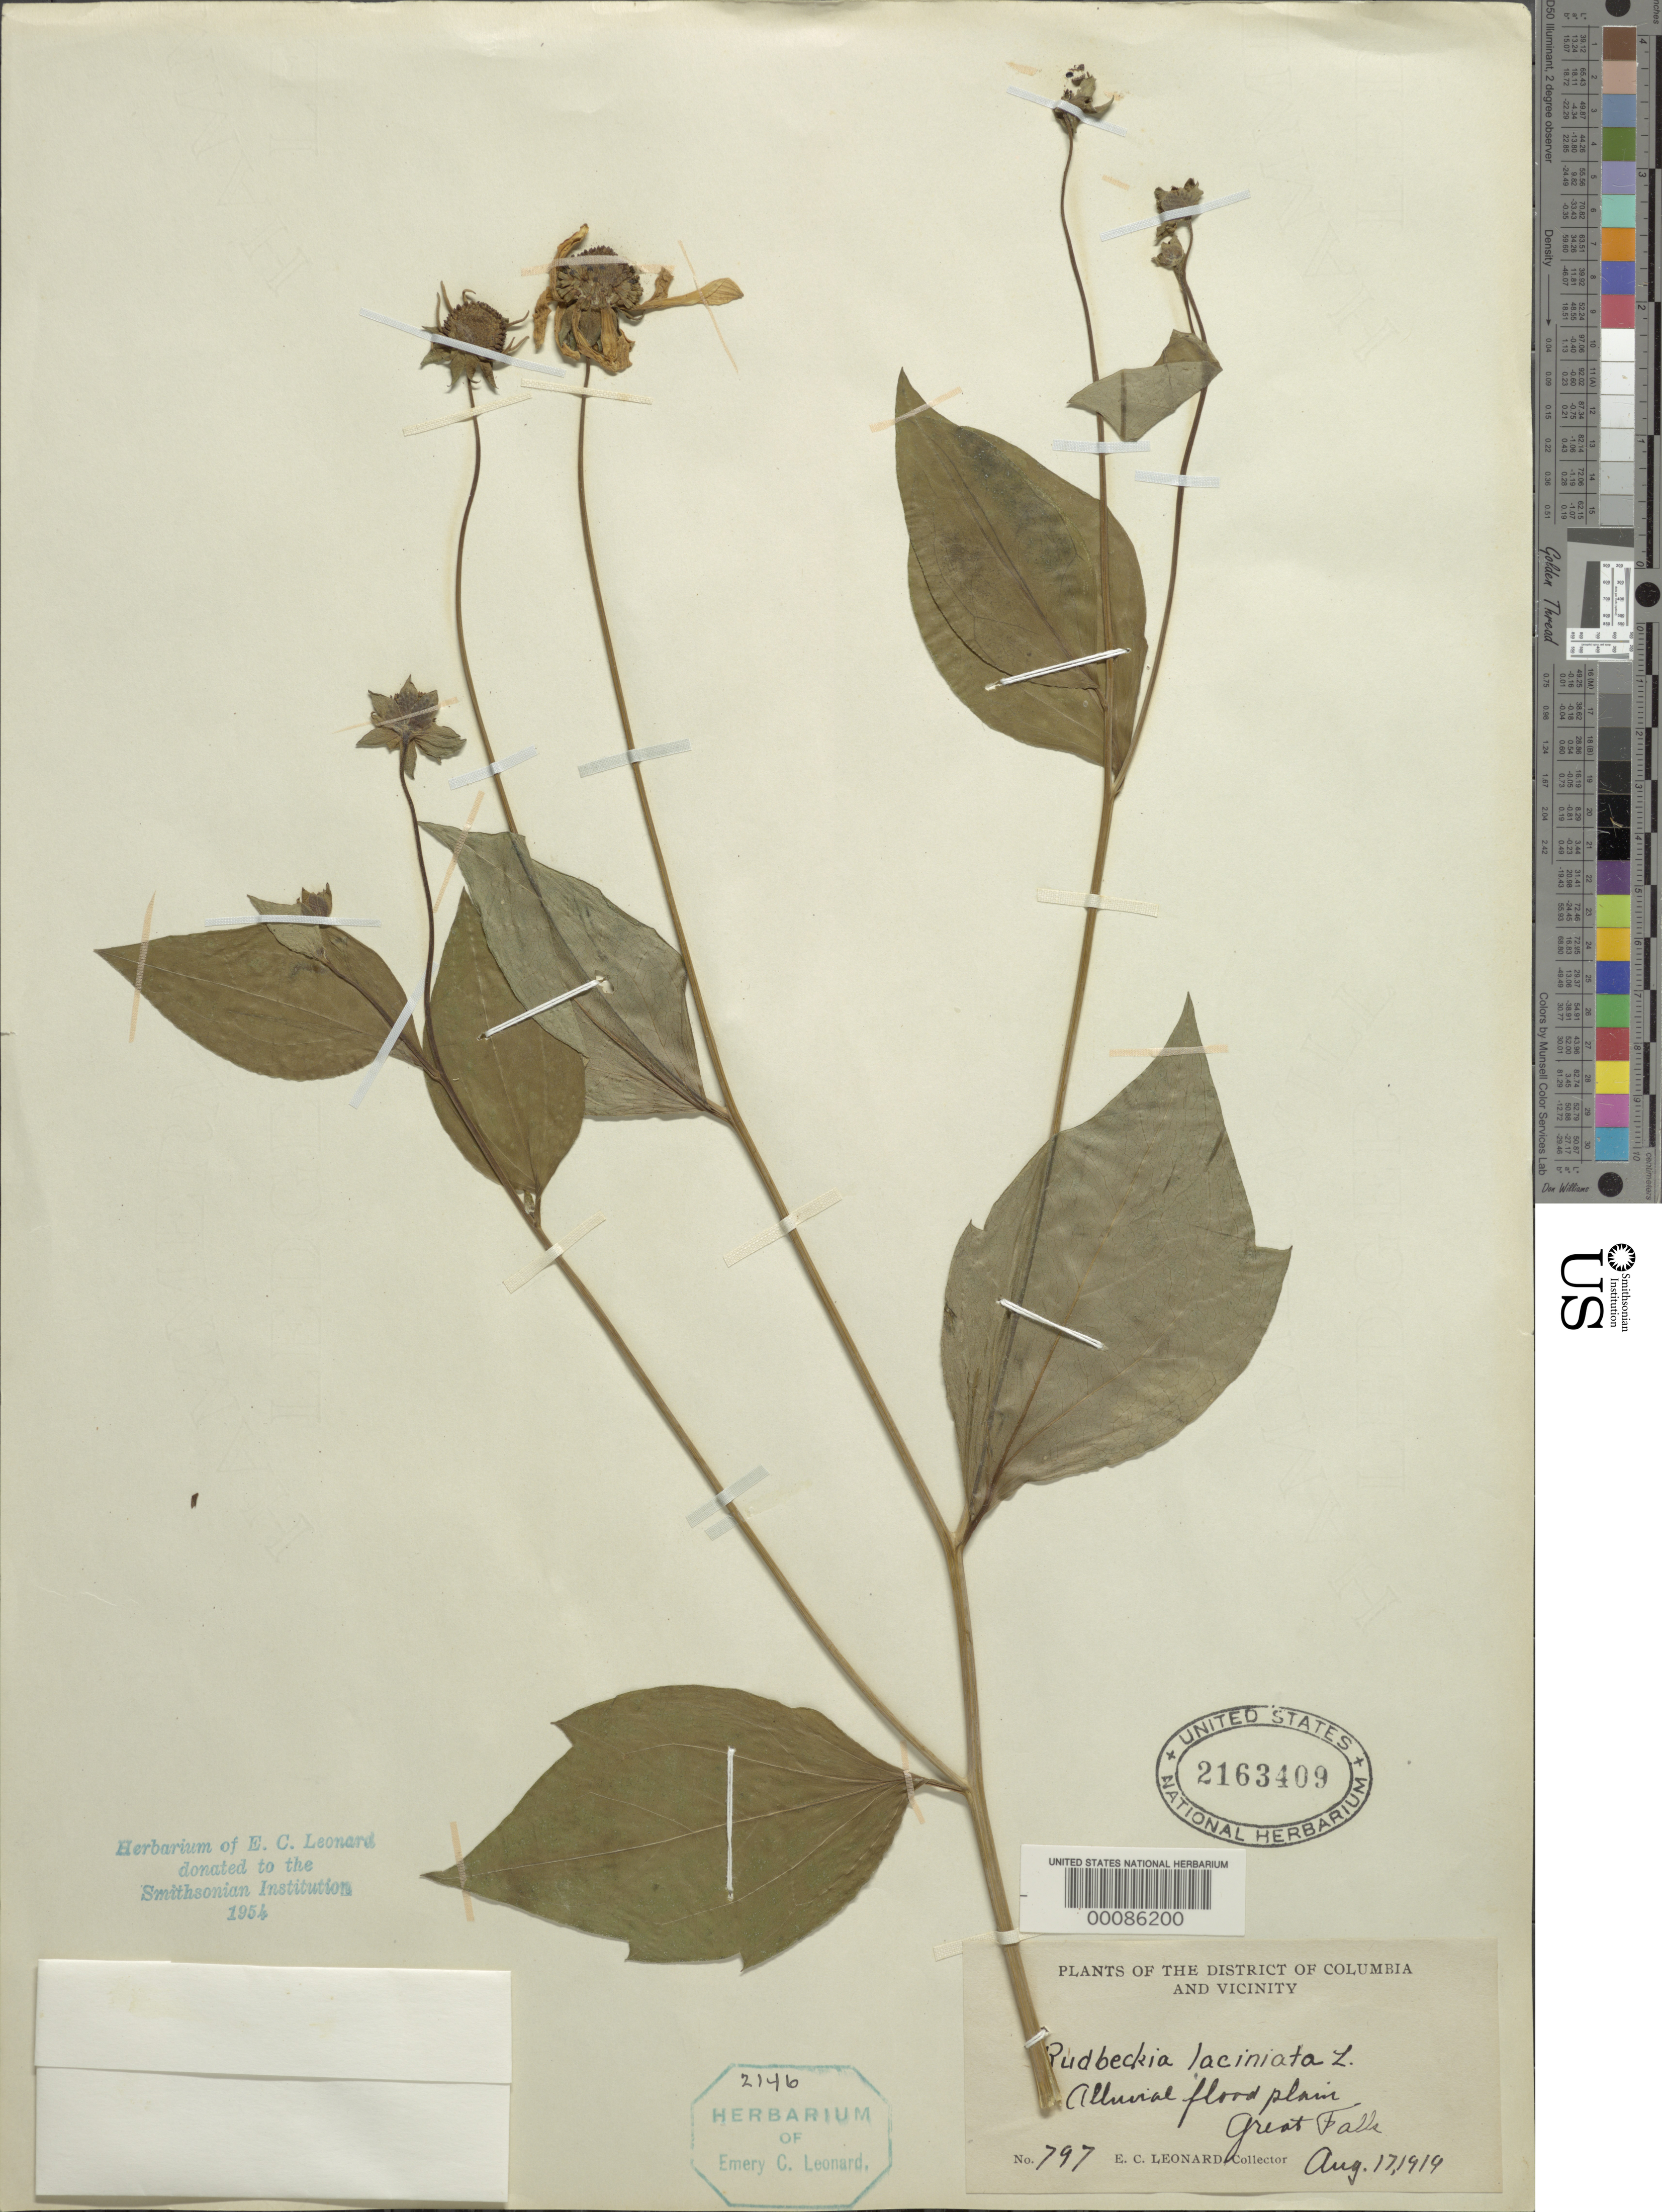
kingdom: Plantae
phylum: Tracheophyta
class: Magnoliopsida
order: Asterales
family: Asteraceae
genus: Rudbeckia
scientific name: Rudbeckia laciniata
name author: L.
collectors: E. C. Leonard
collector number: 797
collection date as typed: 17 Aug 1919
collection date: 1919-08-17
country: United States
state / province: Virginia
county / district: Fairfax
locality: Great Falls C. & O. Canal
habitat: Alluvial floodplain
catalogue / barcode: US 2163409